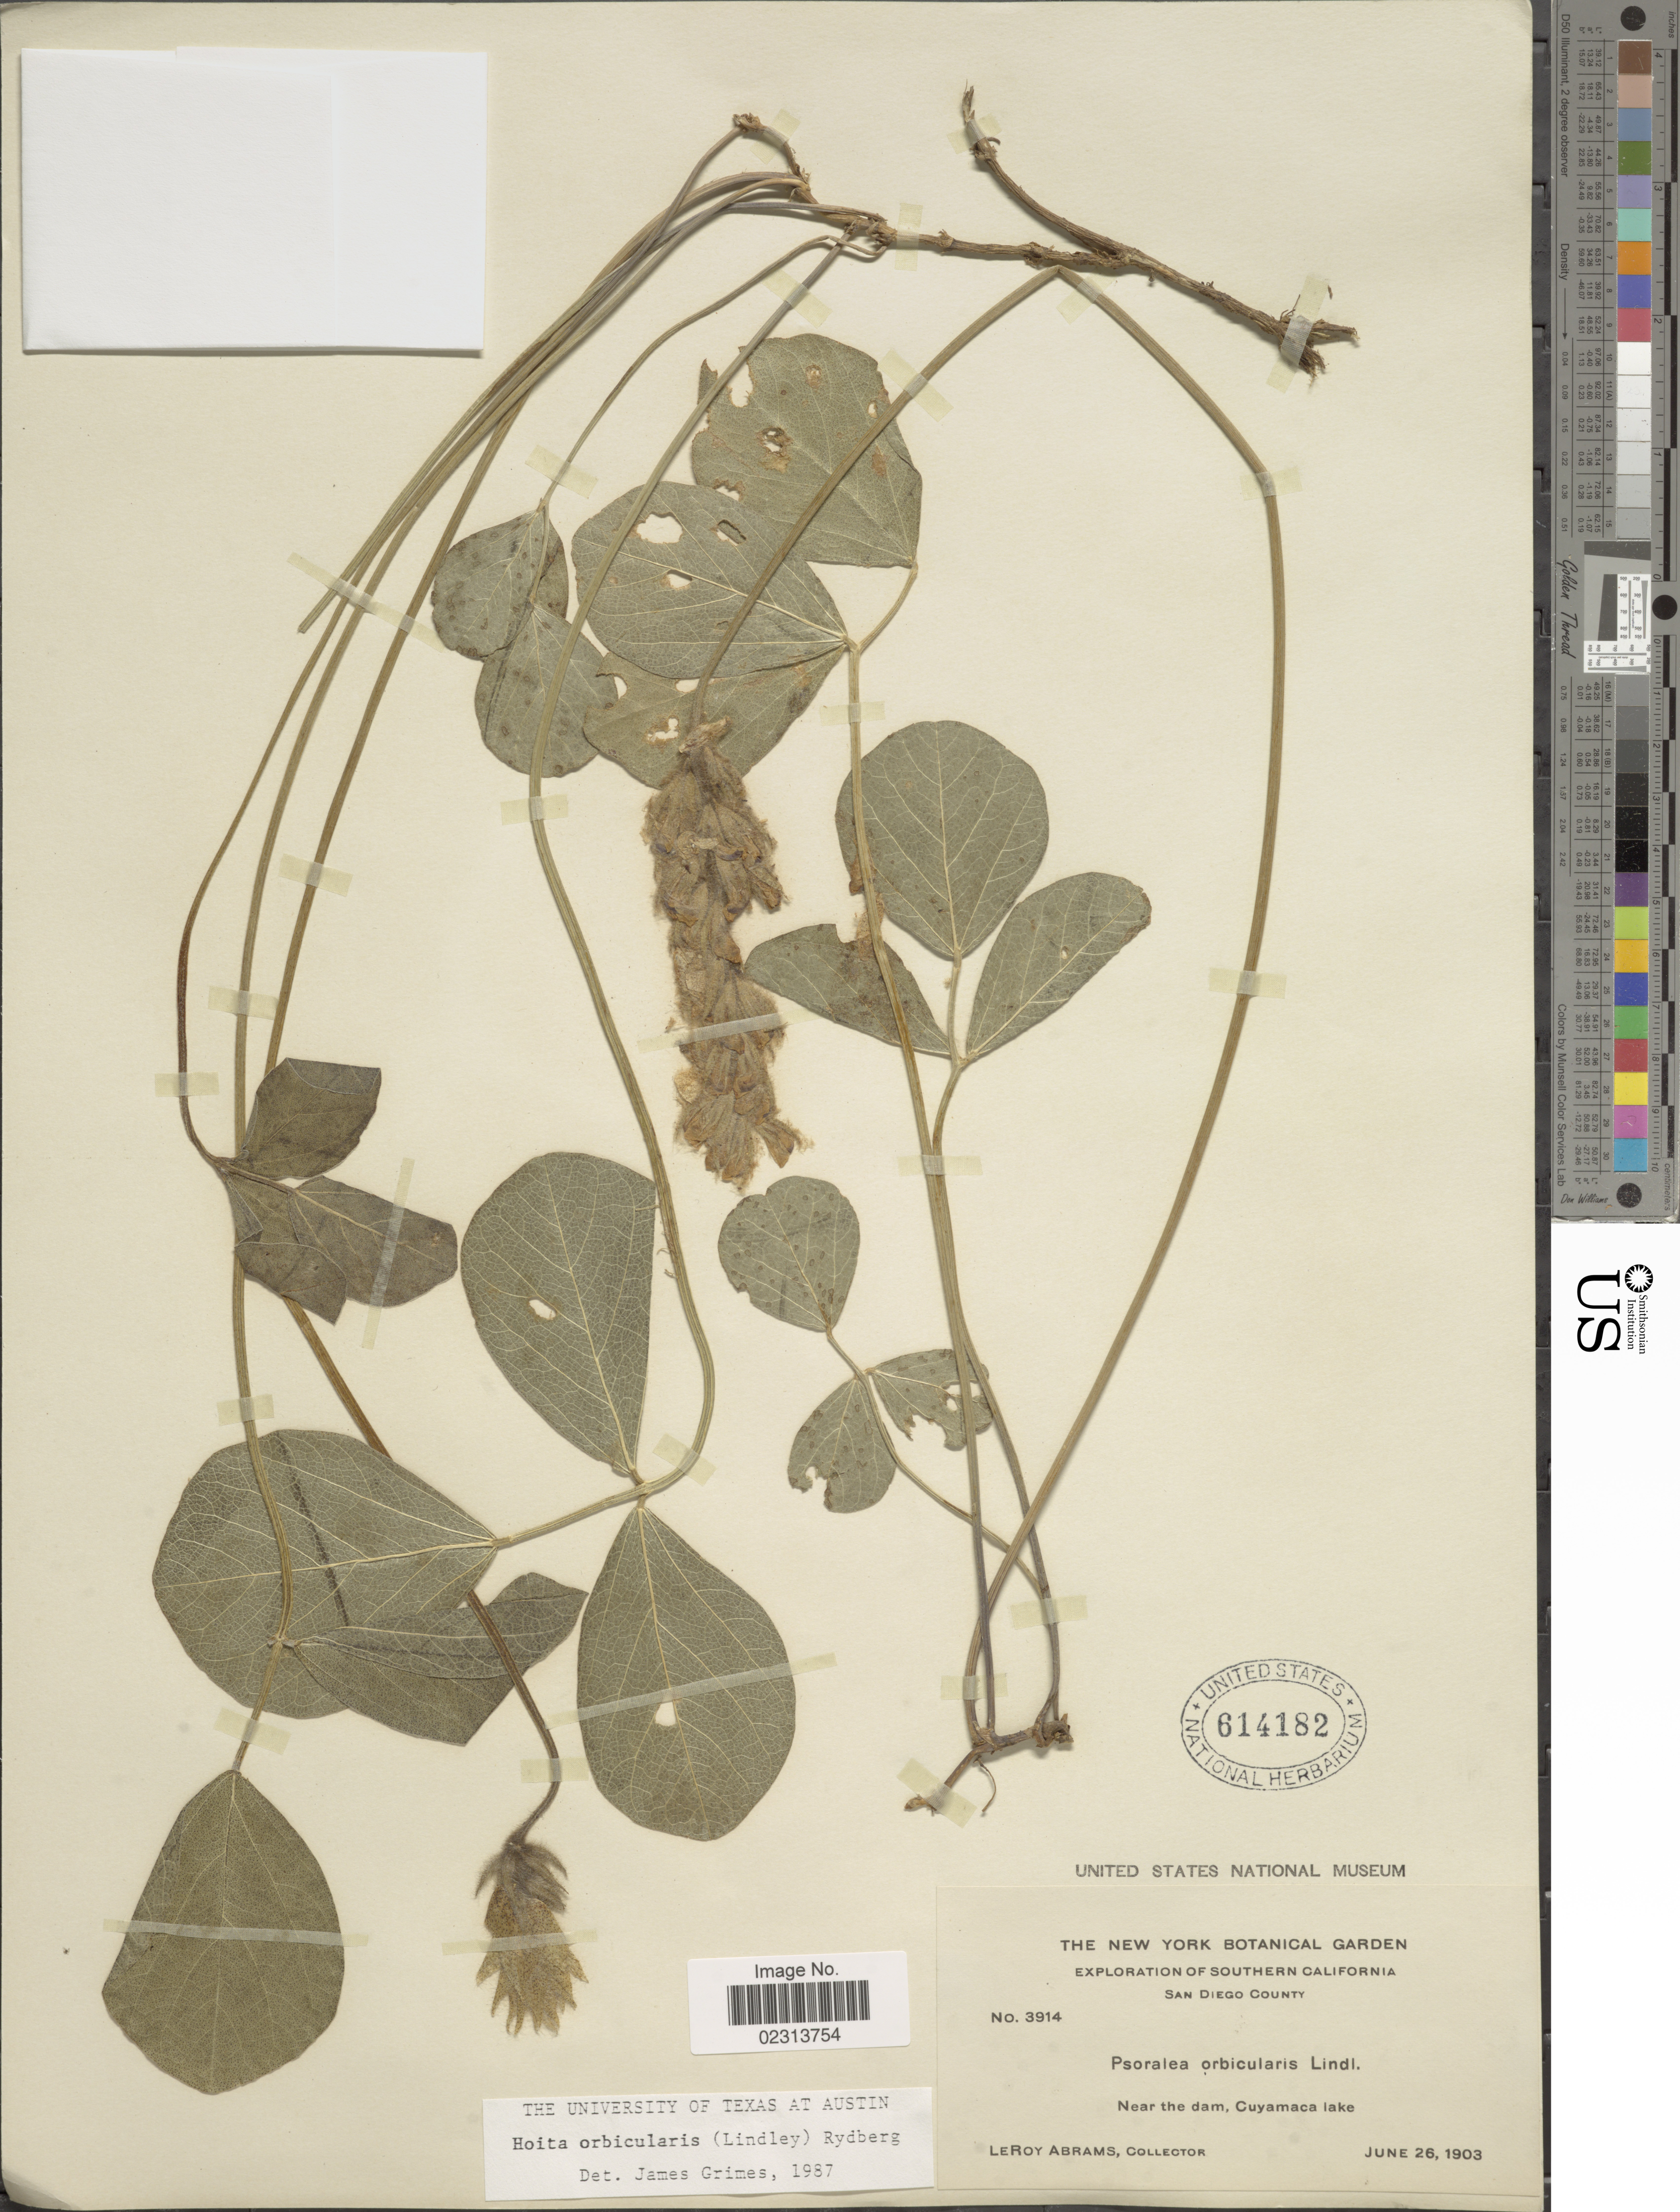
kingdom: Plantae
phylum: Tracheophyta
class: Magnoliopsida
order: Fabales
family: Fabaceae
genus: Hoita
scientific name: Hoita orbicularis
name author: (Lindl.) Rydb.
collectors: L. Abrams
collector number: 3914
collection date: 1903-06-26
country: United States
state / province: California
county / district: San Diego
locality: Southern California, San Diego County, Near the dam, Cuyamaca Lake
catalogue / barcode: US 614182